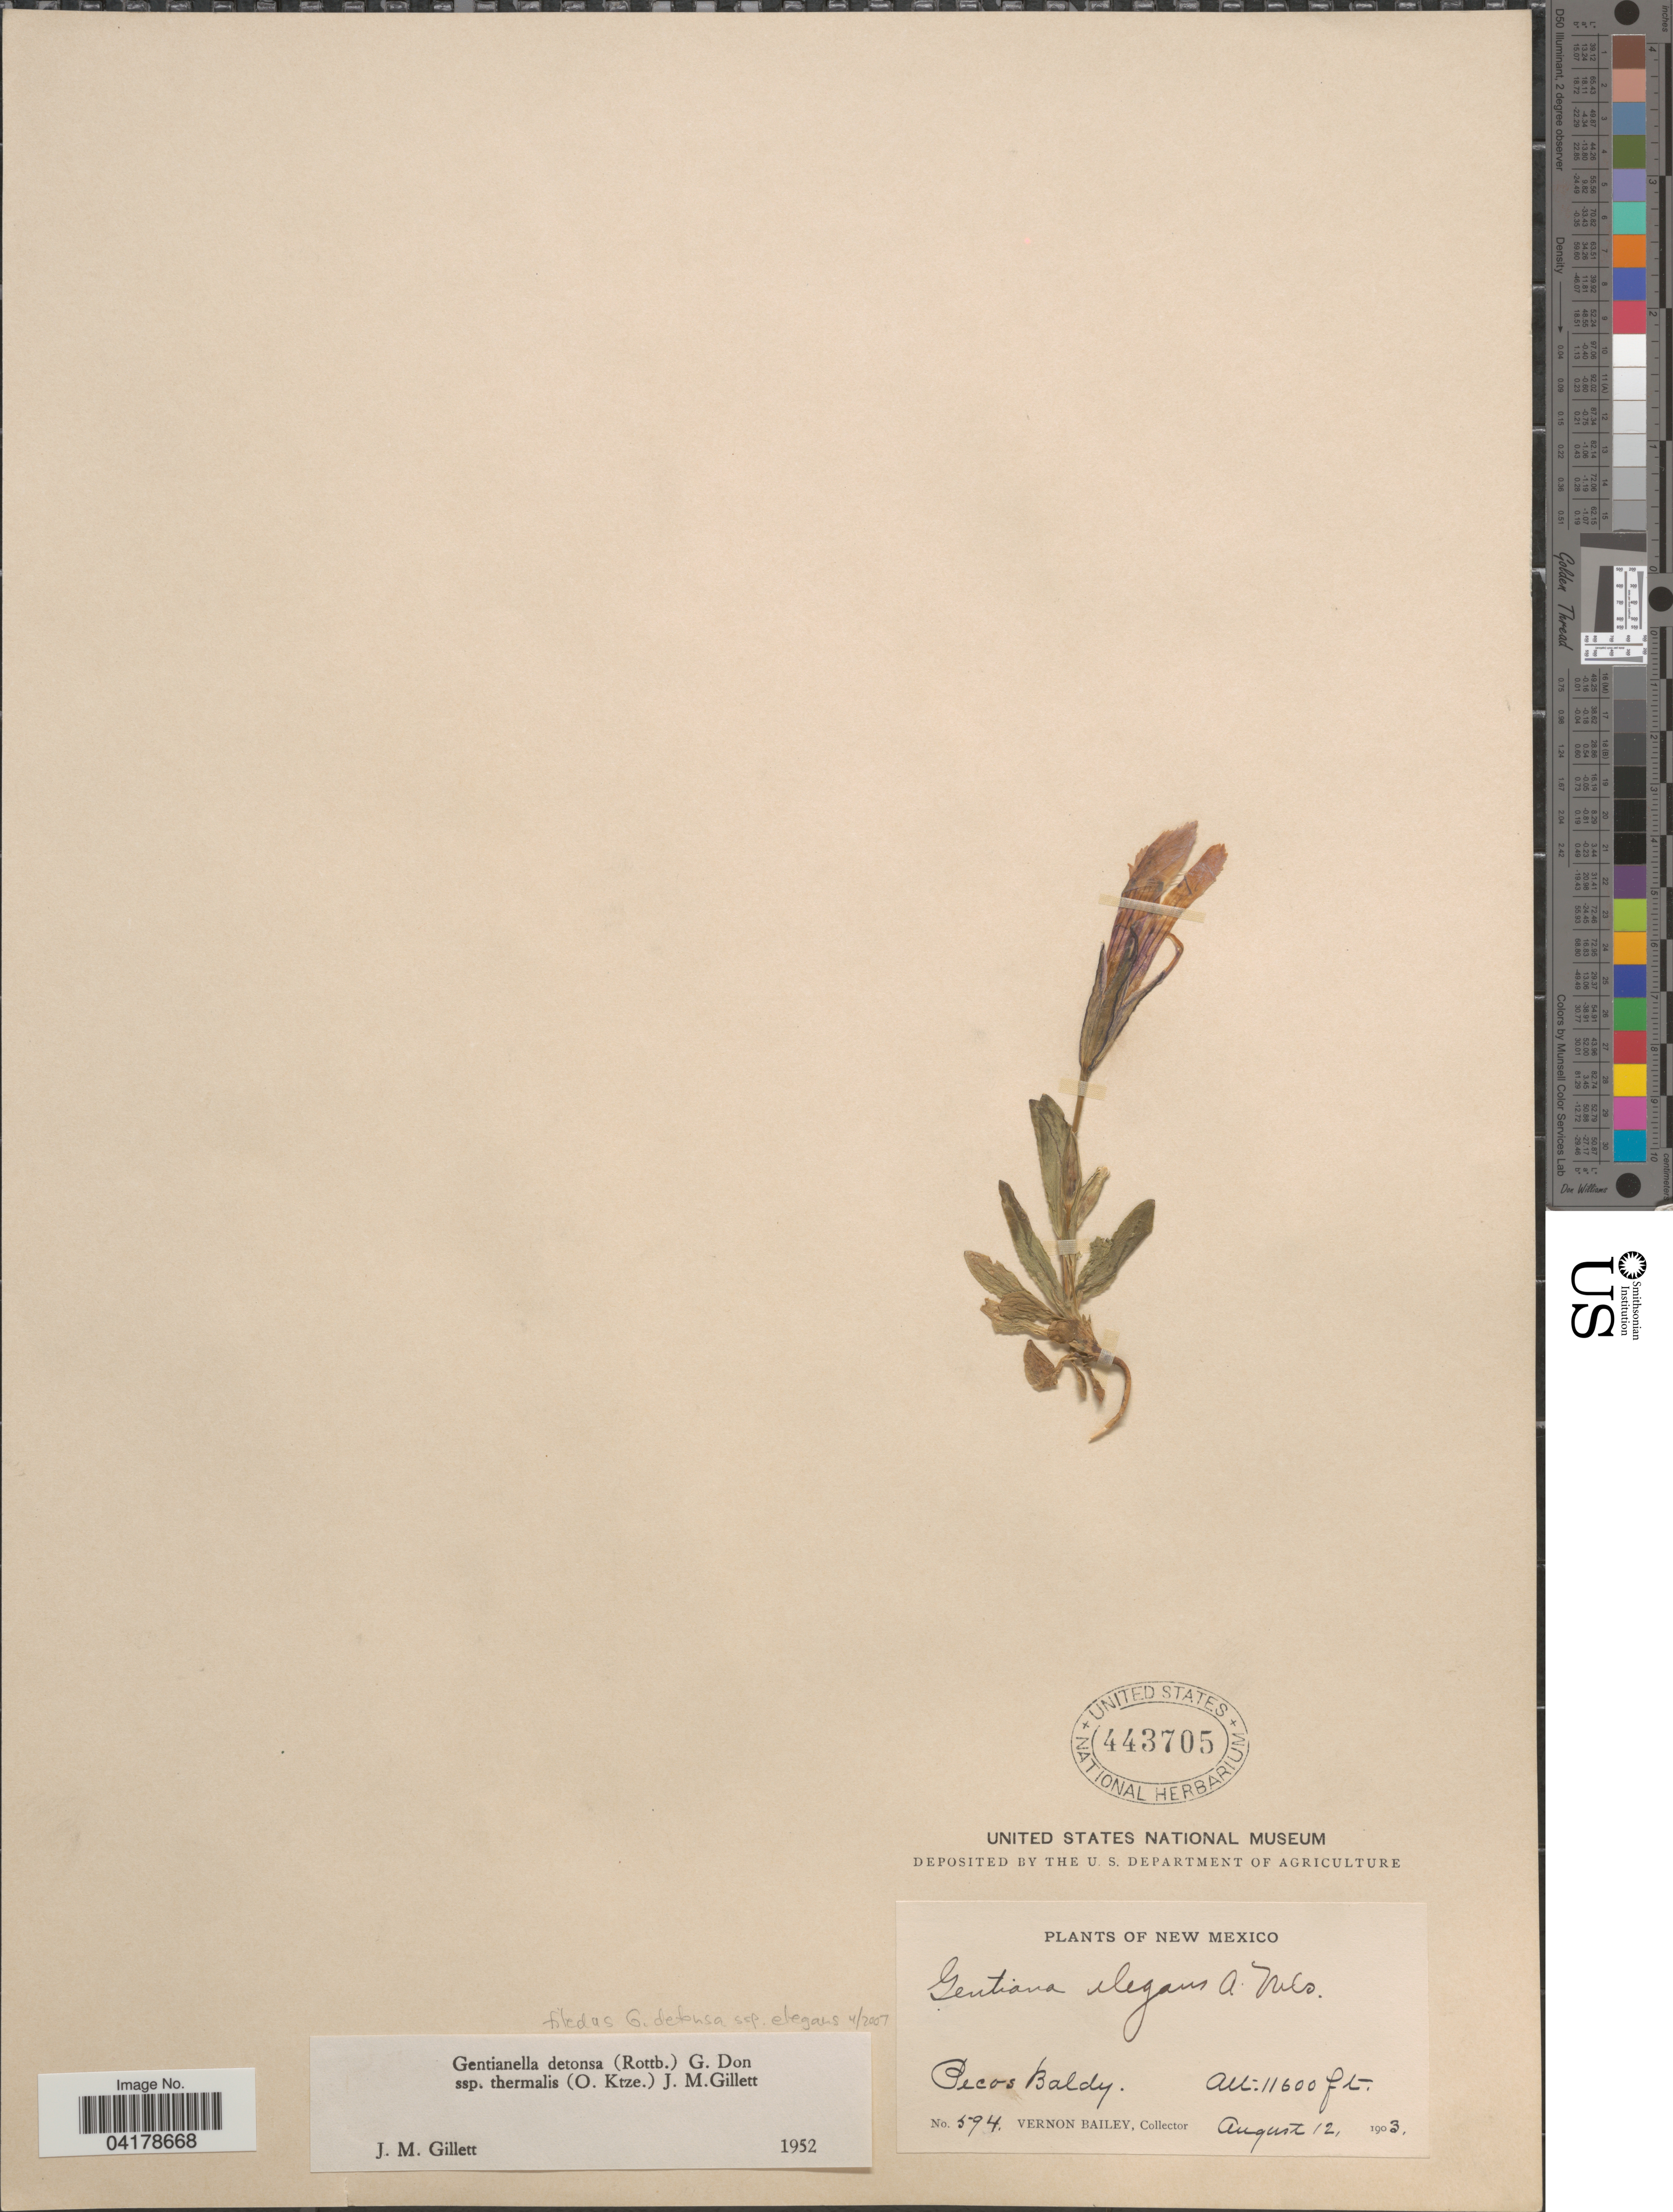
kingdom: Plantae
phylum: Tracheophyta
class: Magnoliopsida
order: Gentianales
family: Gentianaceae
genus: Gentianella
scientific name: Gentianella detonsa subsp. thermalis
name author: (Kuntze) J.M. Gillett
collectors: V. O. Bailey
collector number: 594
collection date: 1903-08-12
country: United States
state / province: New Mexico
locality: Pecos Baldy.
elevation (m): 3536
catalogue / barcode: US 443705